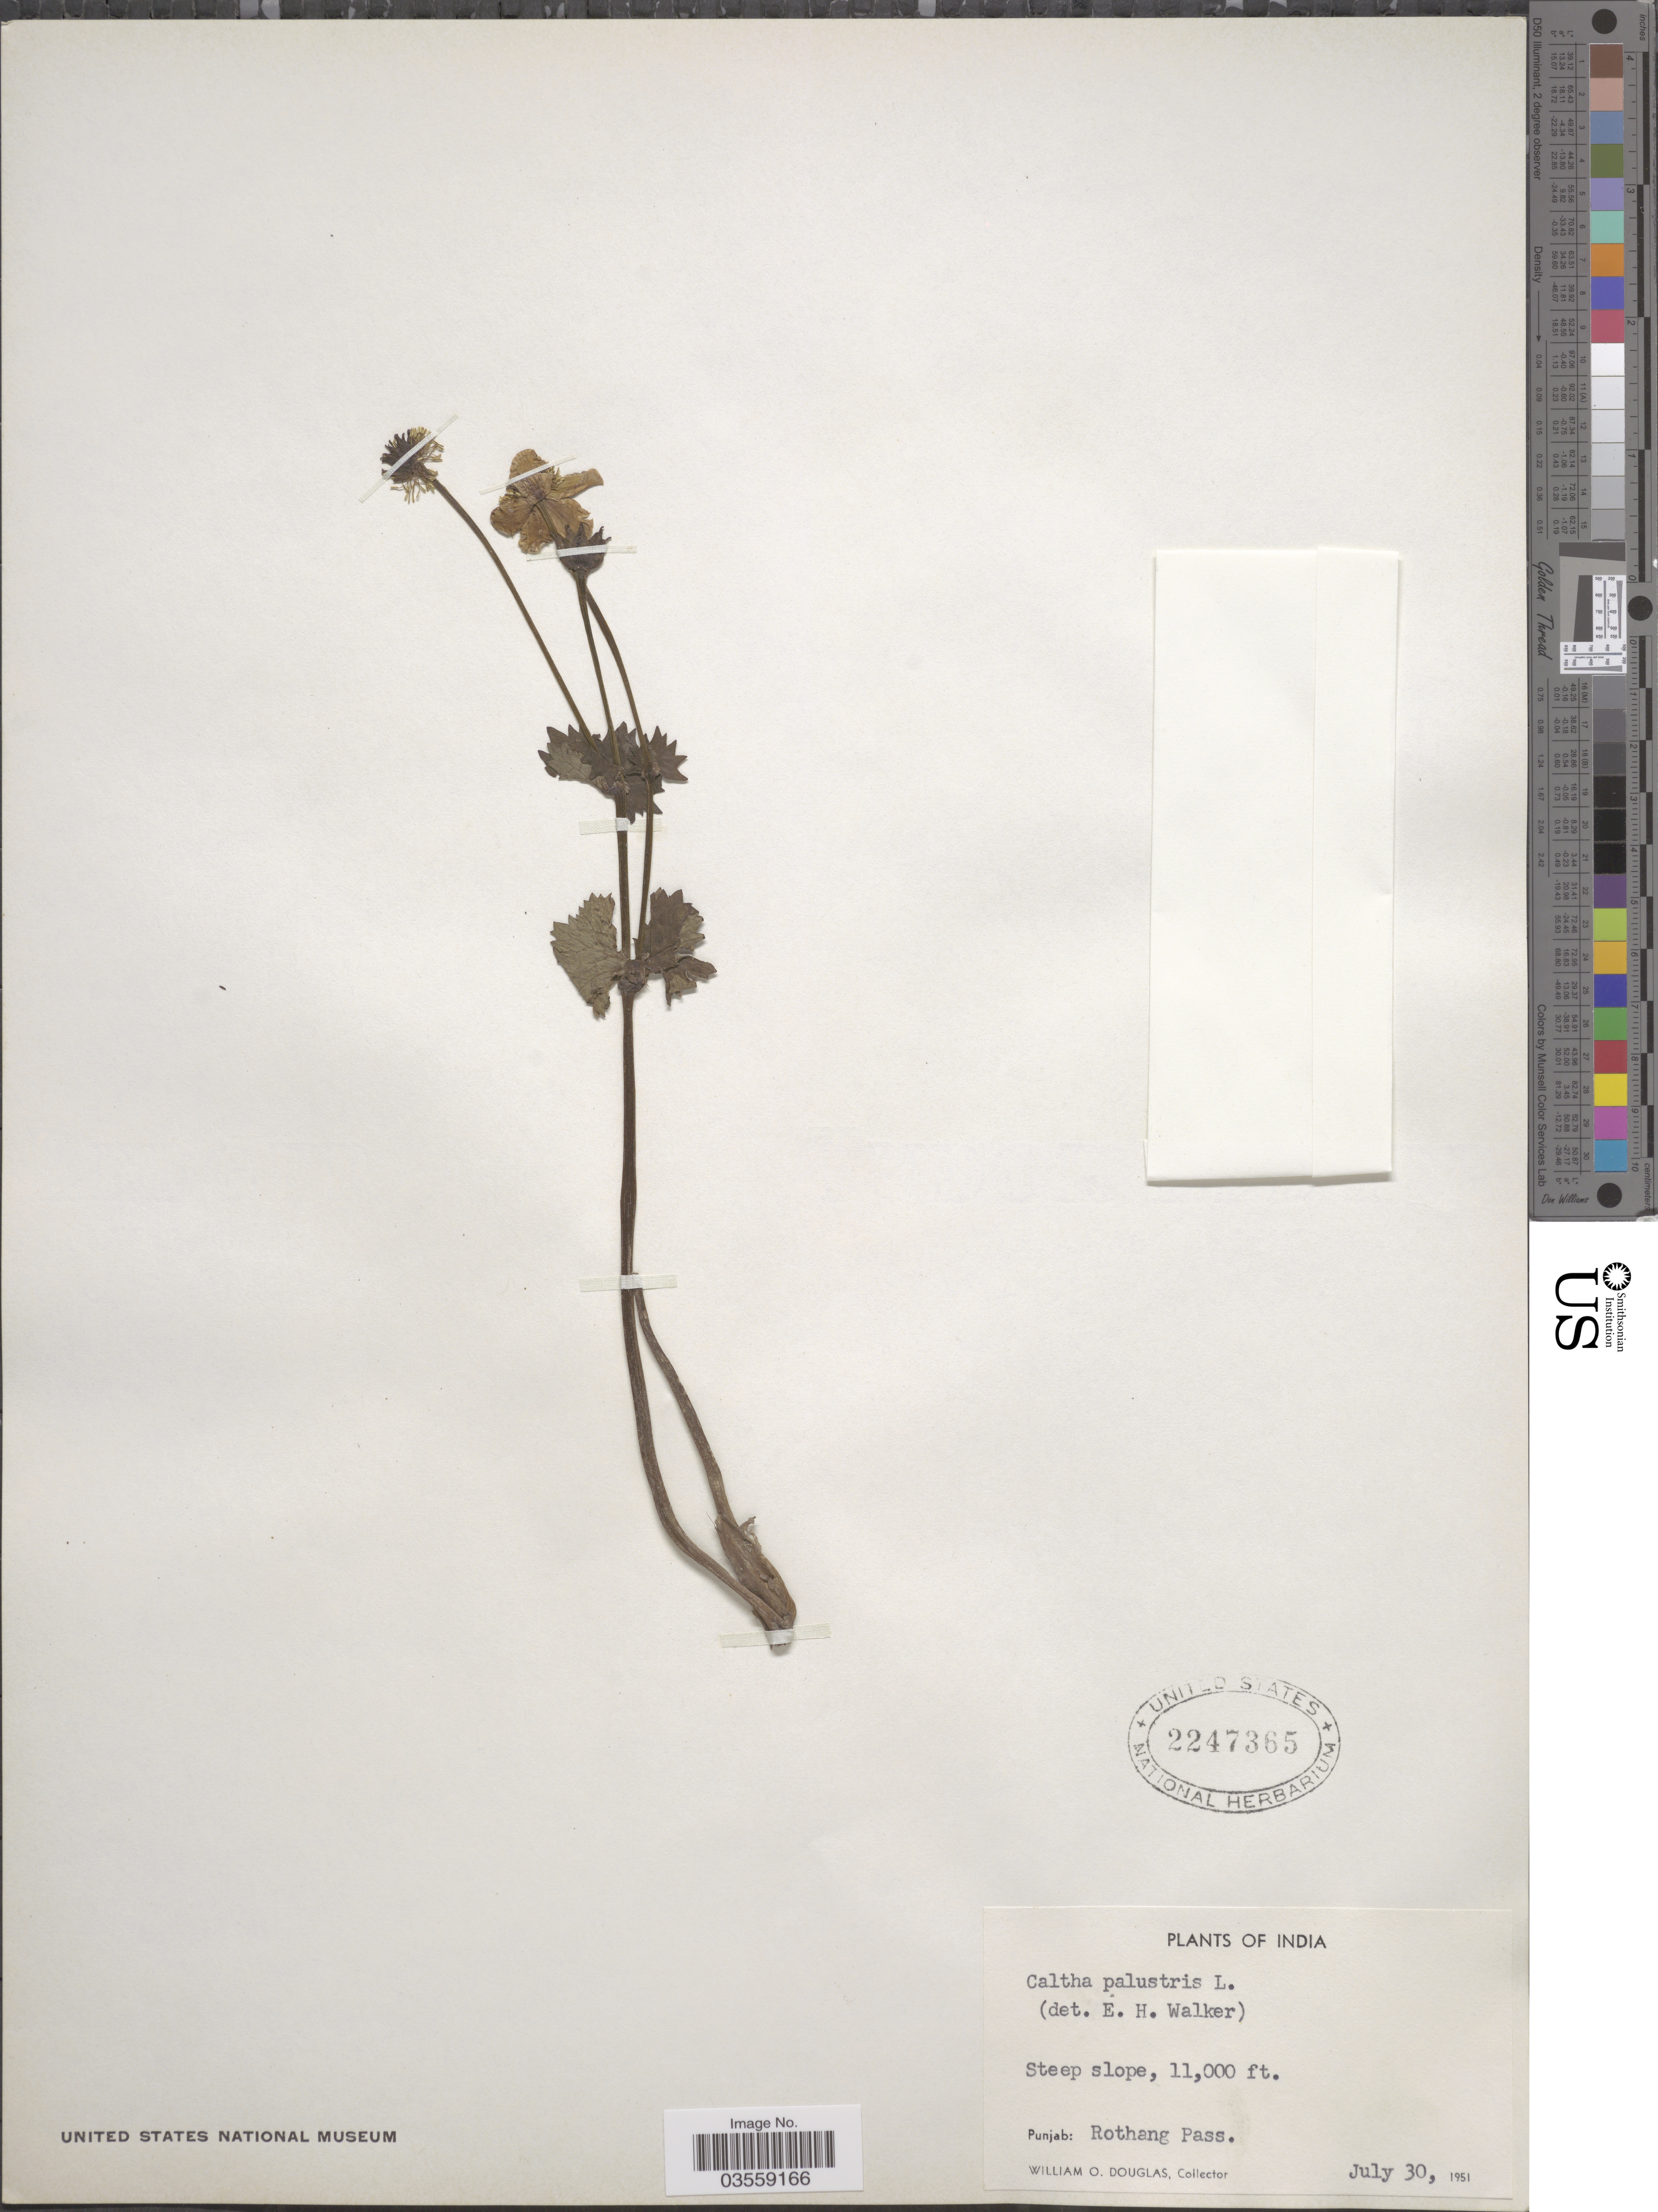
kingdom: Plantae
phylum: Tracheophyta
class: Magnoliopsida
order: Ranunculales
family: Ranunculaceae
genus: Caltha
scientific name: Caltha palustris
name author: L.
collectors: W. Douglas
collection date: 1951-07-30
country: India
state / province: Punjab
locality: Rothang Pass.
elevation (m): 3353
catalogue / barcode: US 2247365